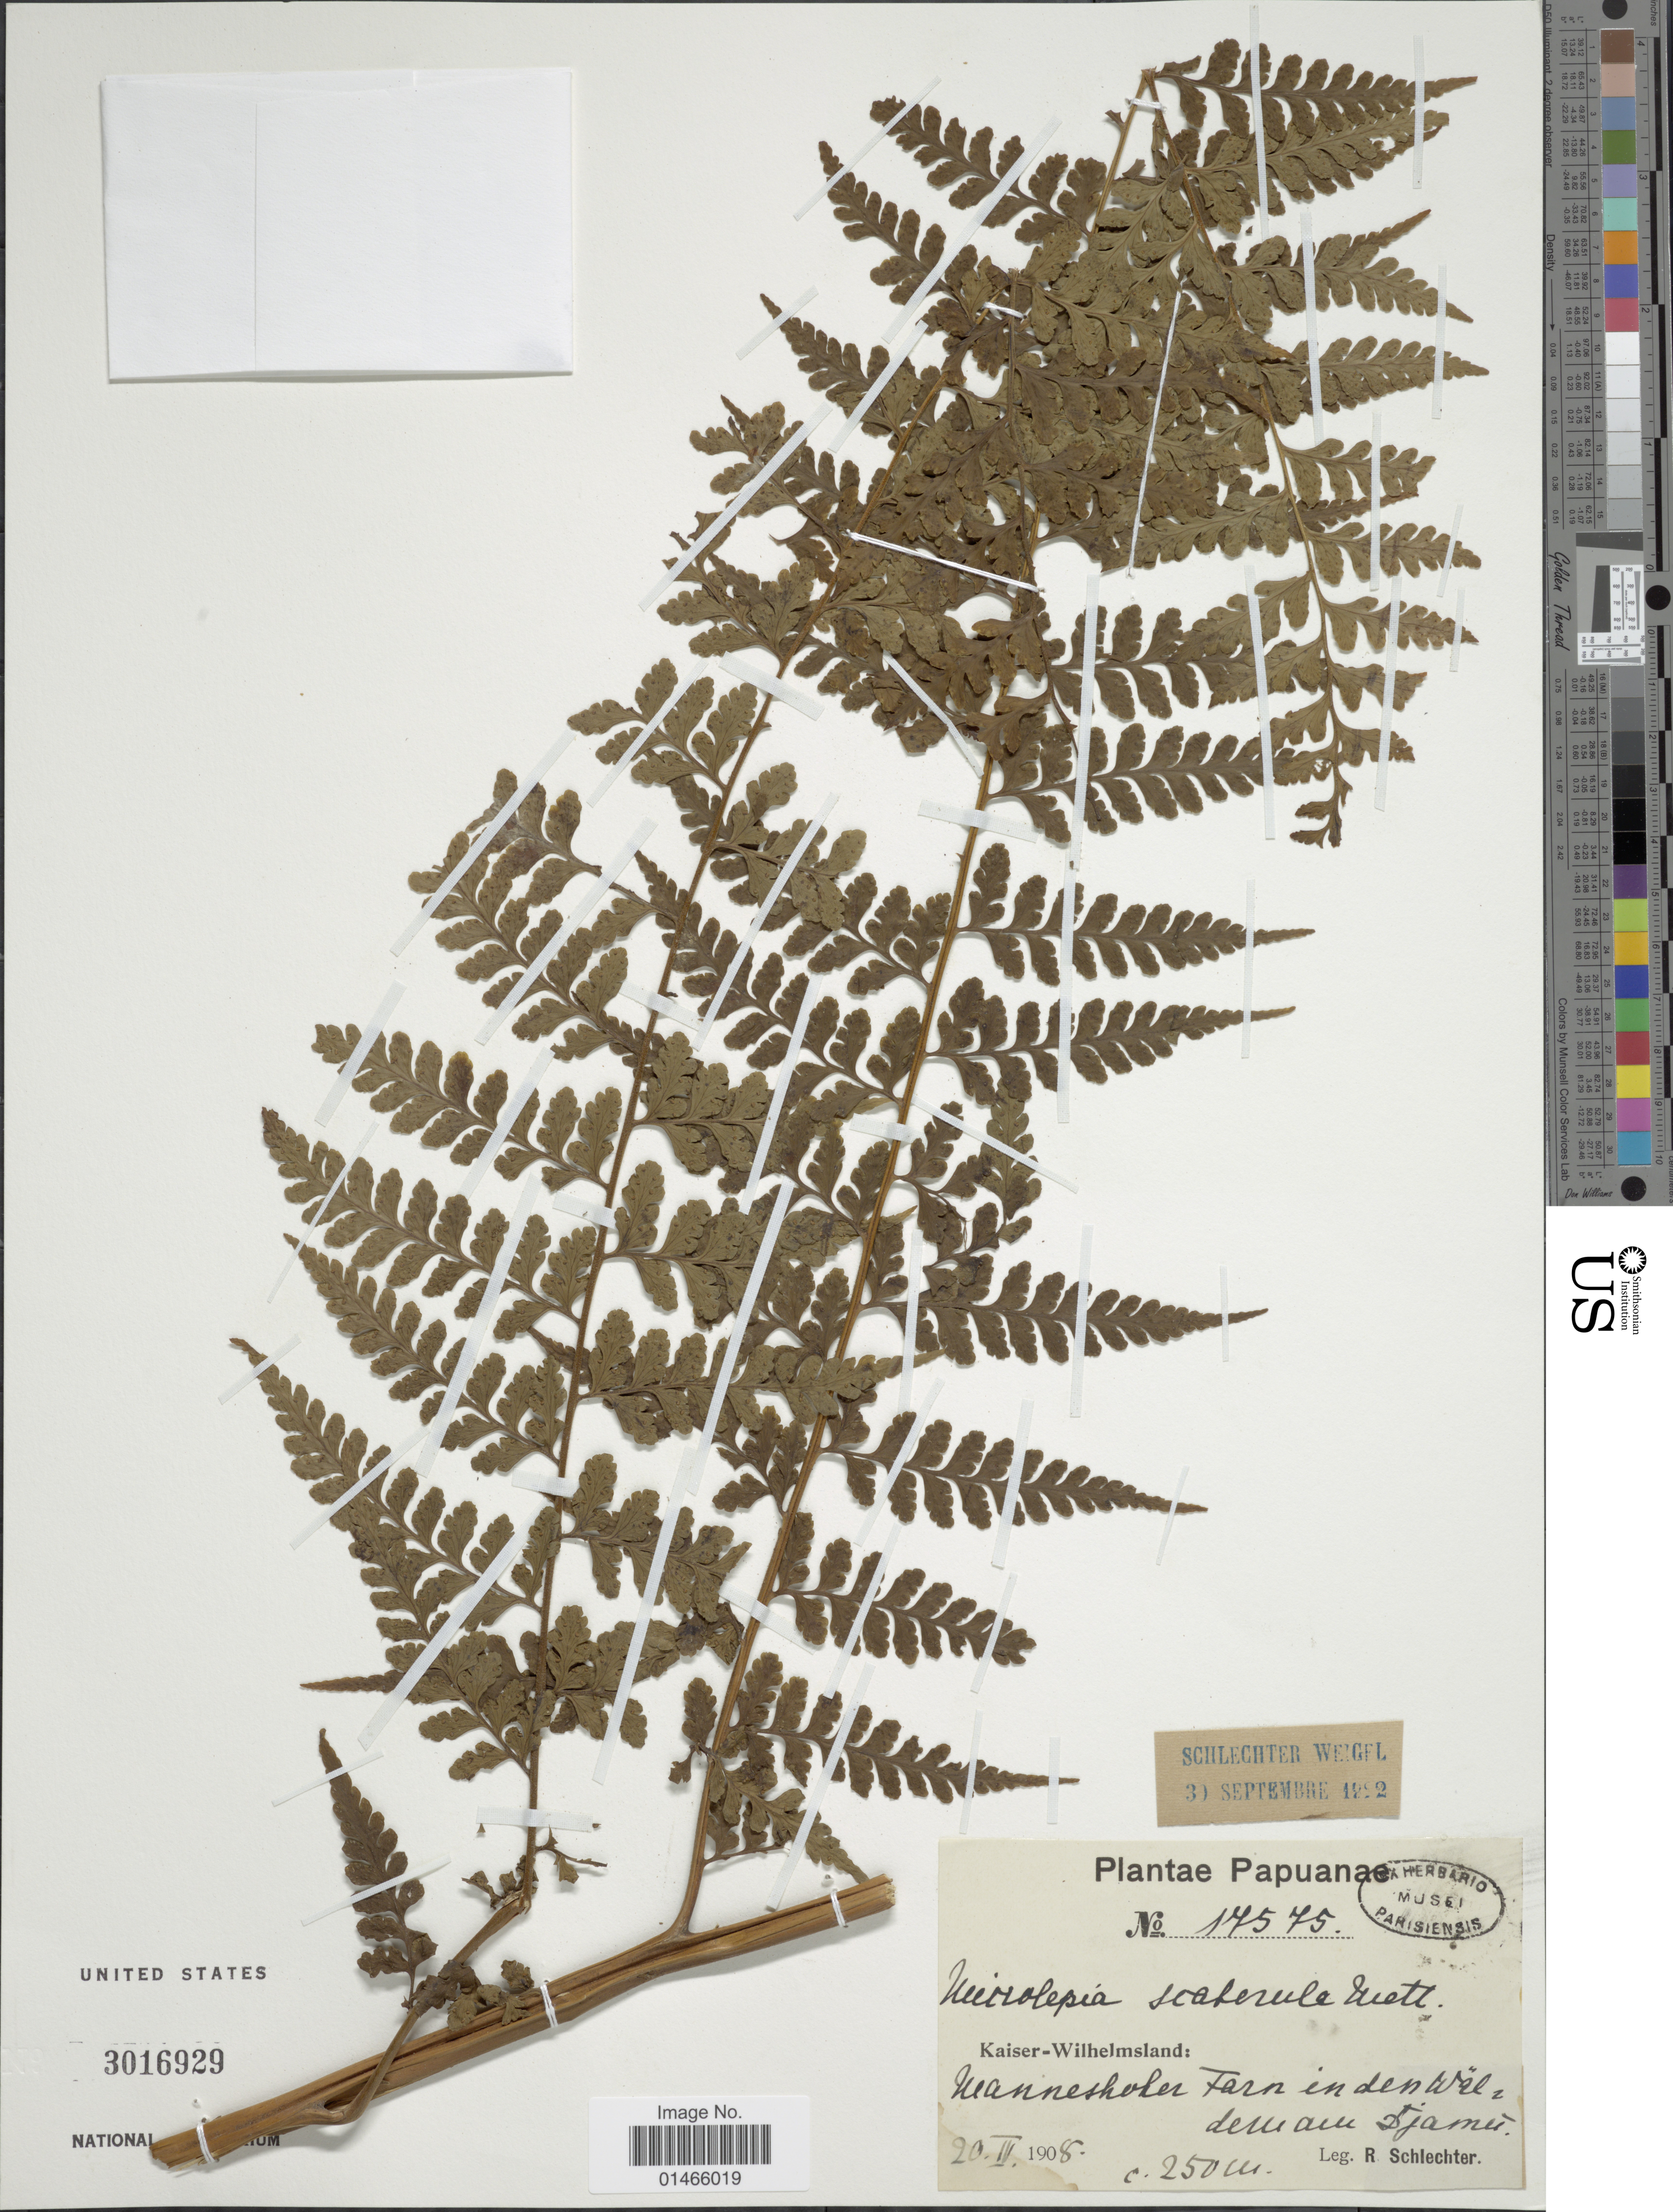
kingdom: Plantae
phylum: Tracheophyta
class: Polypodiopsida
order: Polypodiales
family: Dennstaedtiaceae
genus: Microlepia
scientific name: Microlepia scaberula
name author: Mett. ex Kuhn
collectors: F. R. R. Schlechter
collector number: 17575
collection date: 1908-04-20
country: Papua New Guinea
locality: Kaiser-Wilhelmsland, Manneshoher Farn in Wäldern am Djamu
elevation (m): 250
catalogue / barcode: US 3016929